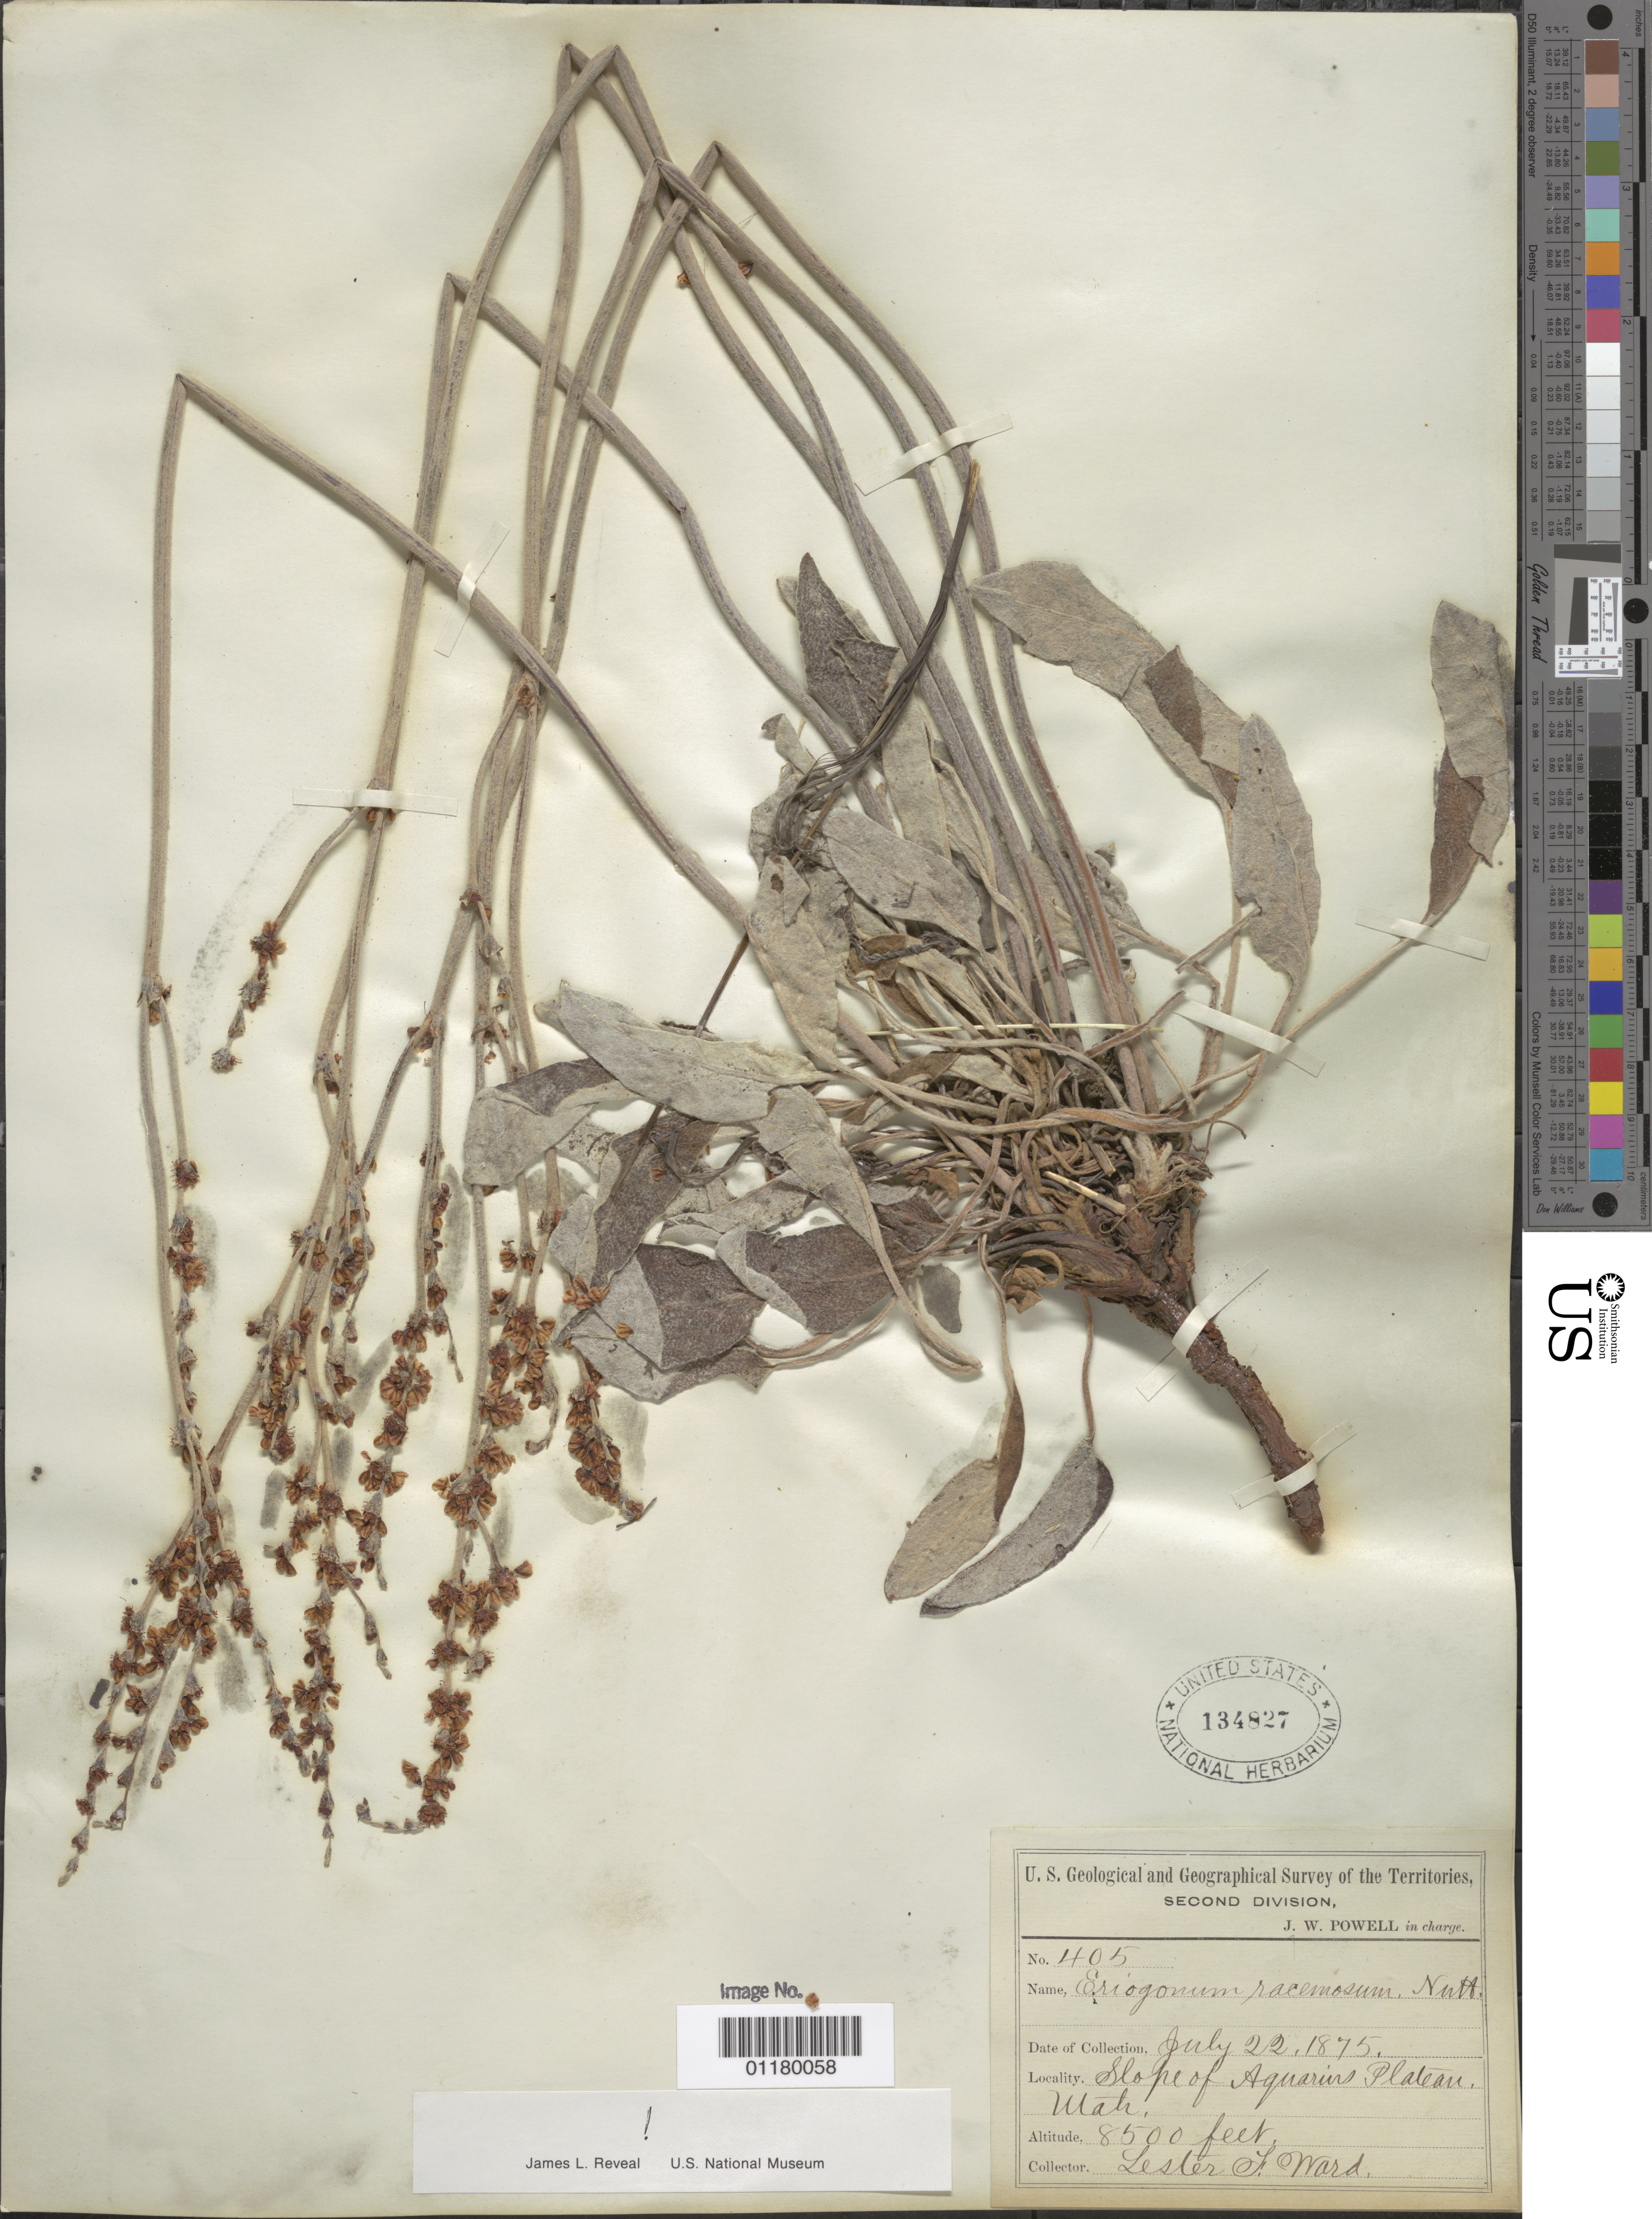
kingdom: Plantae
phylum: Tracheophyta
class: Magnoliopsida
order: Caryophyllales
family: Polygonaceae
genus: Eriogonum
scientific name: Eriogonum racemosum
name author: Nutt.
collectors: L. F. Ward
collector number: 405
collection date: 1875-07-22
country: United States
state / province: Utah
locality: Slope of Aquarius Plateau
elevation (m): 2591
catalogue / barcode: US 134827